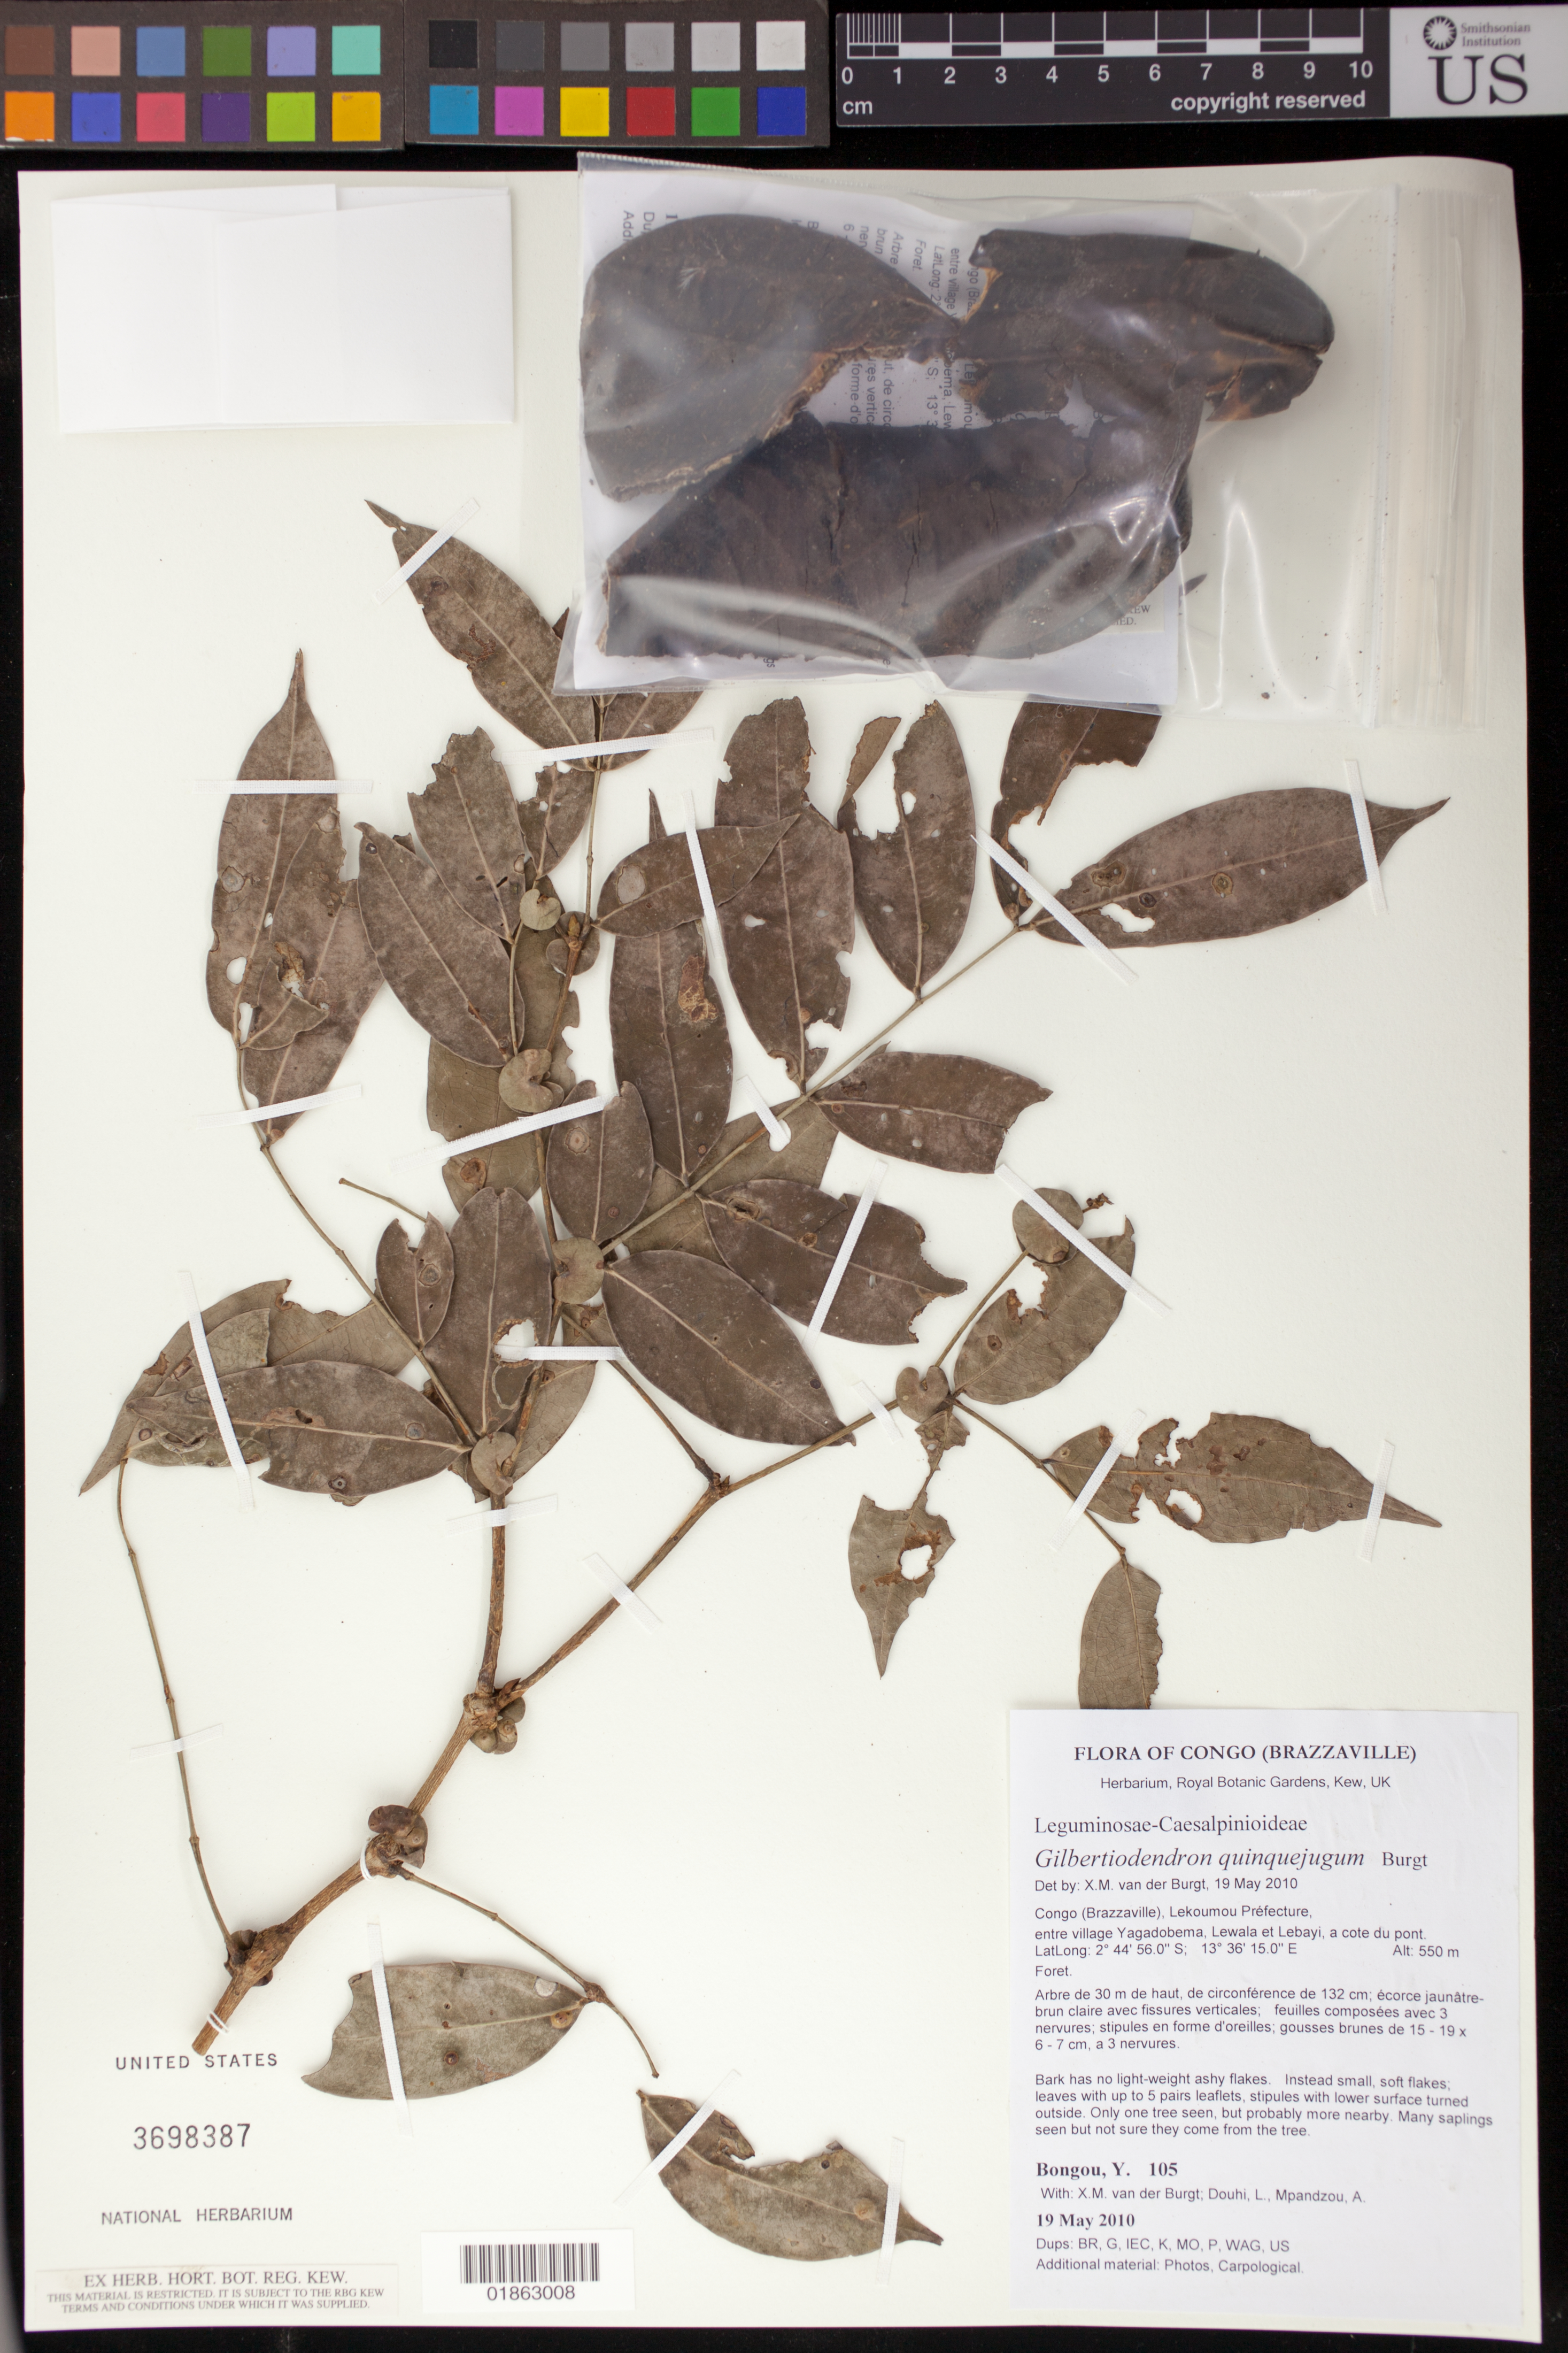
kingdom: Plantae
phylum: Tracheophyta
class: Magnoliopsida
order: Fabales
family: Fabaceae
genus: Gilbertiodendron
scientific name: Gilbertiodendron quinquejugum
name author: Burgt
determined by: van der Burgt, X. M.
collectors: Y. Bongou, X. M. van der Burgt, L. Douhi & A. Mpandzou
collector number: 105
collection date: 2010-05-19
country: Congo, Republic of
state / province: Lekoumou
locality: Lekoumou Prefecture, entre village Yagadobema, Lewala et Lebayi, a cote du pont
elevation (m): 550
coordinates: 2 44 56.0 S, 13 36 15.0 E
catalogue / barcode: US 3698387